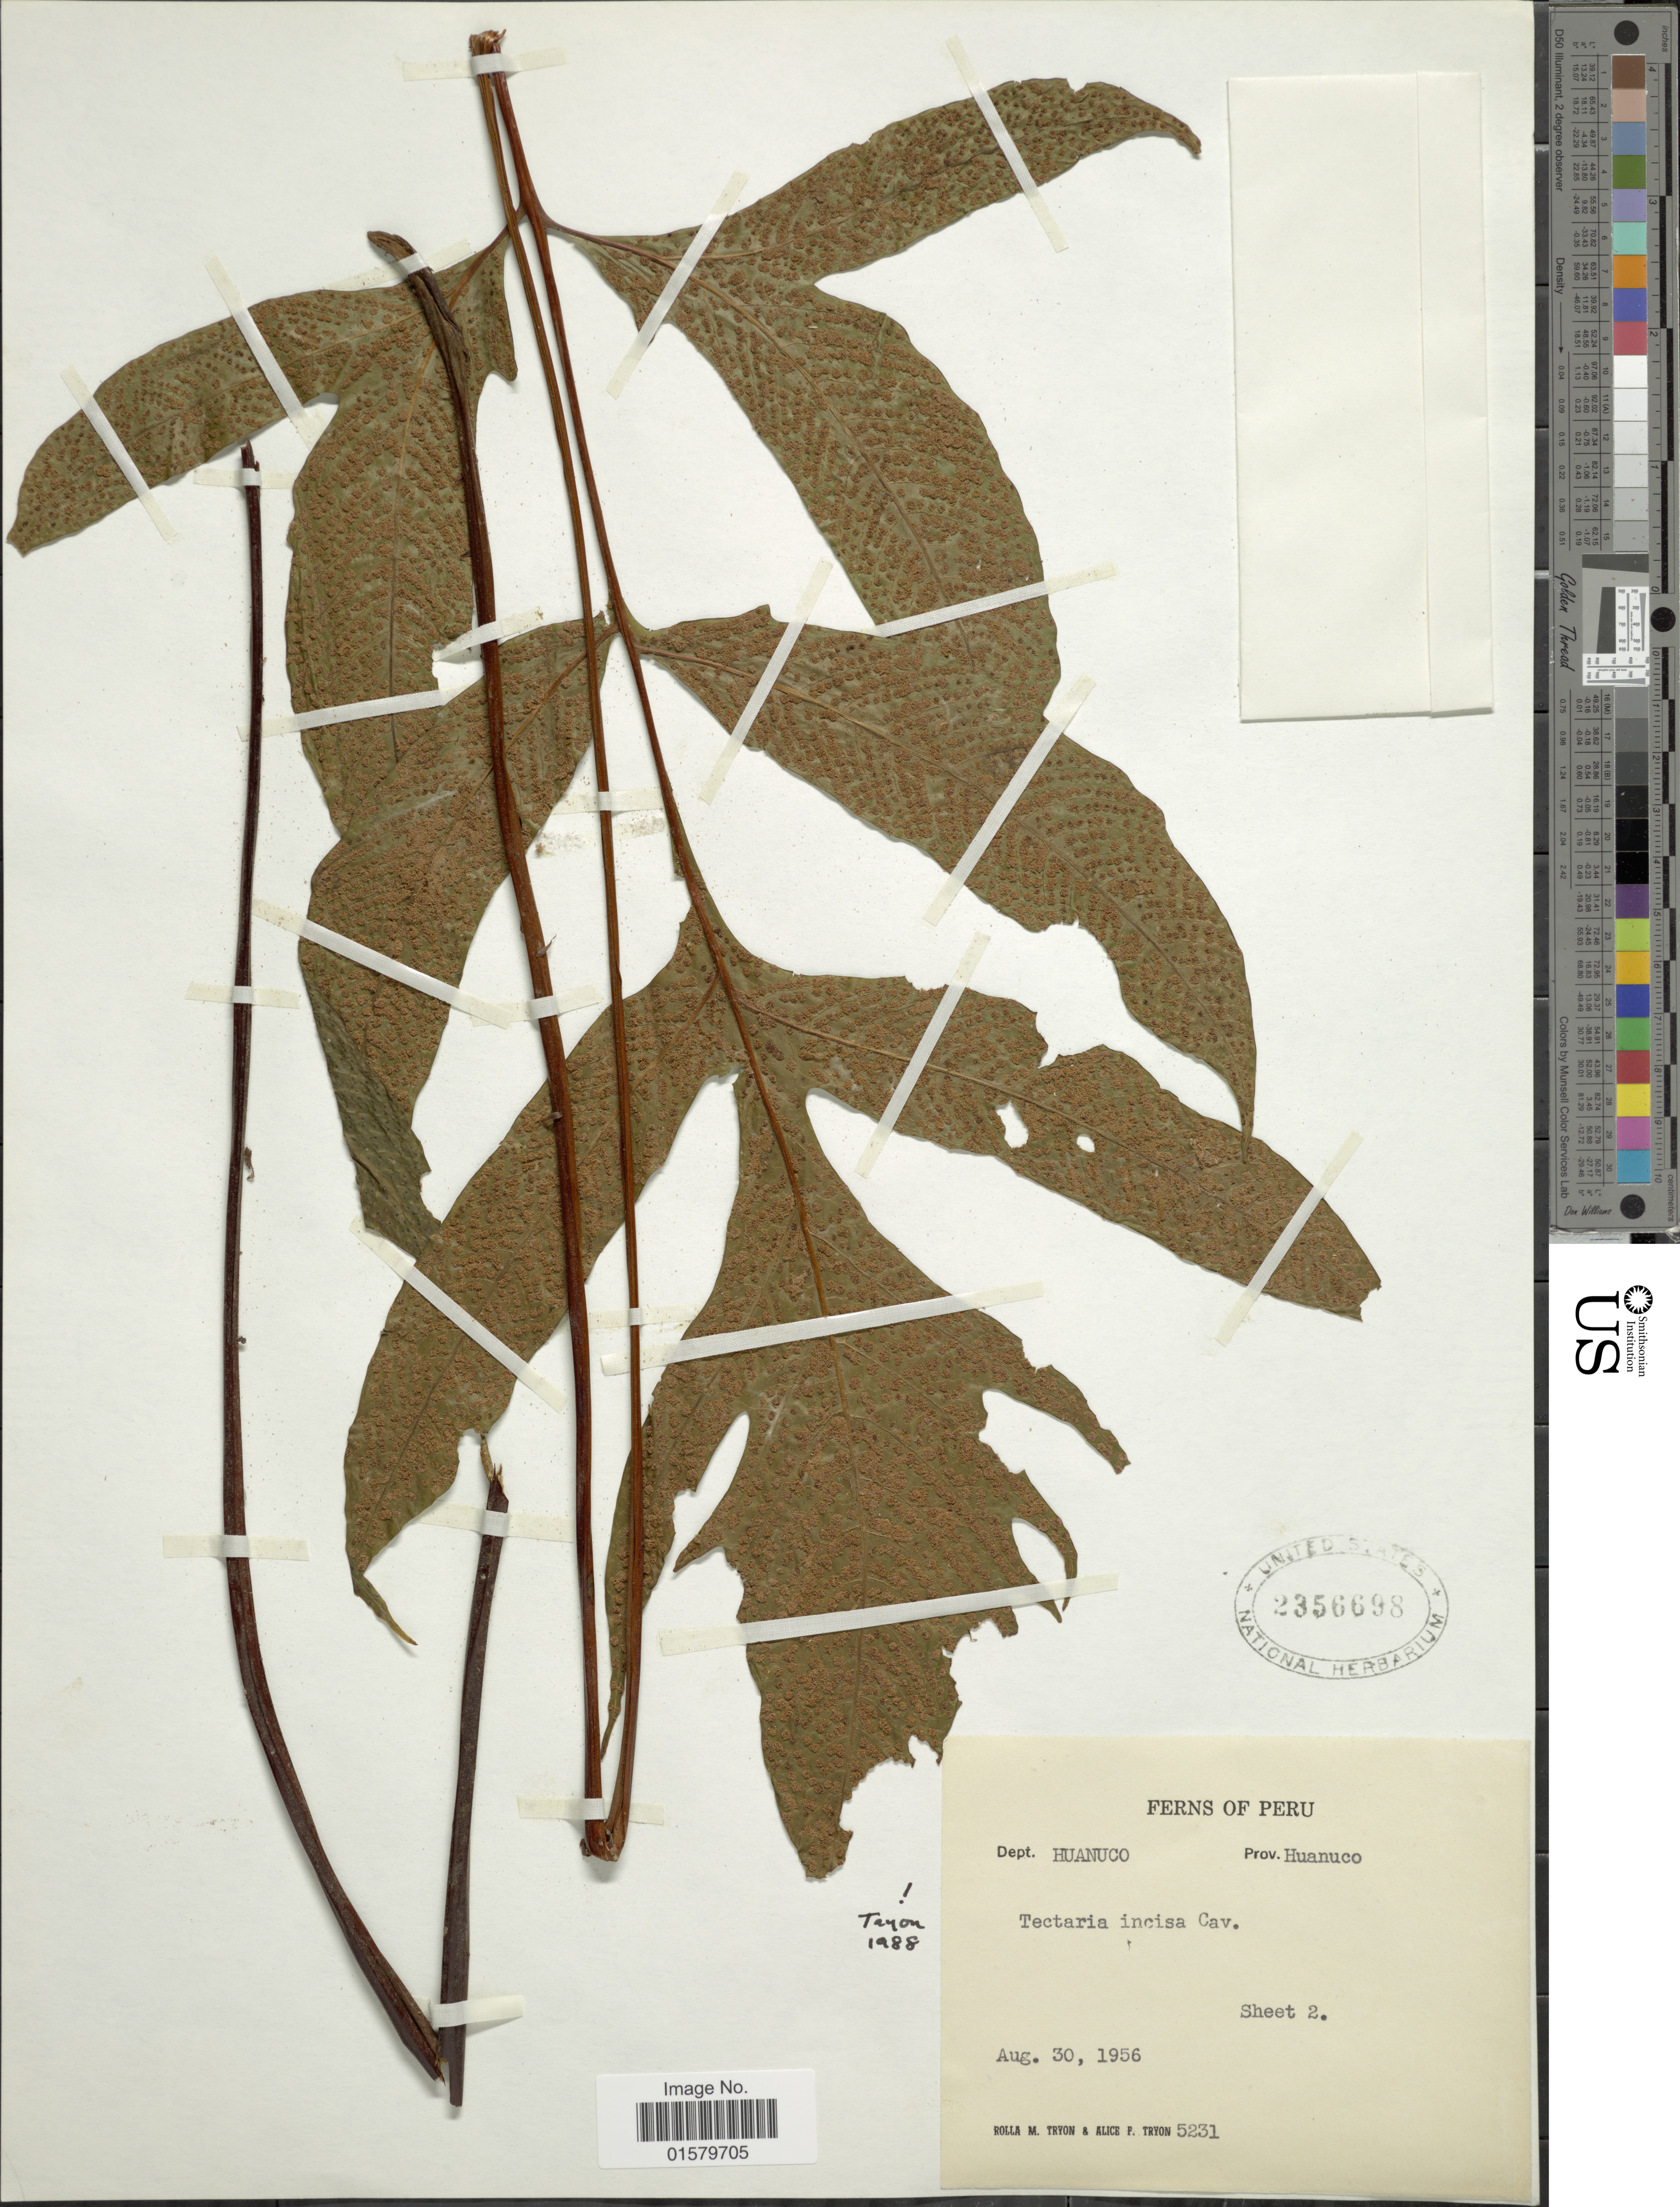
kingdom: Plantae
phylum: Tracheophyta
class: Polypodiopsida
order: Polypodiales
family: Tectariaceae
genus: Tectaria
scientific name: Tectaria incisa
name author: Cav.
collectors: R. M. Tryon & A. F. Tryon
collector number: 5231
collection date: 1956-08-30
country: Peru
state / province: Huánuco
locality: Prov. Huanuco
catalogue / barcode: US 2356698